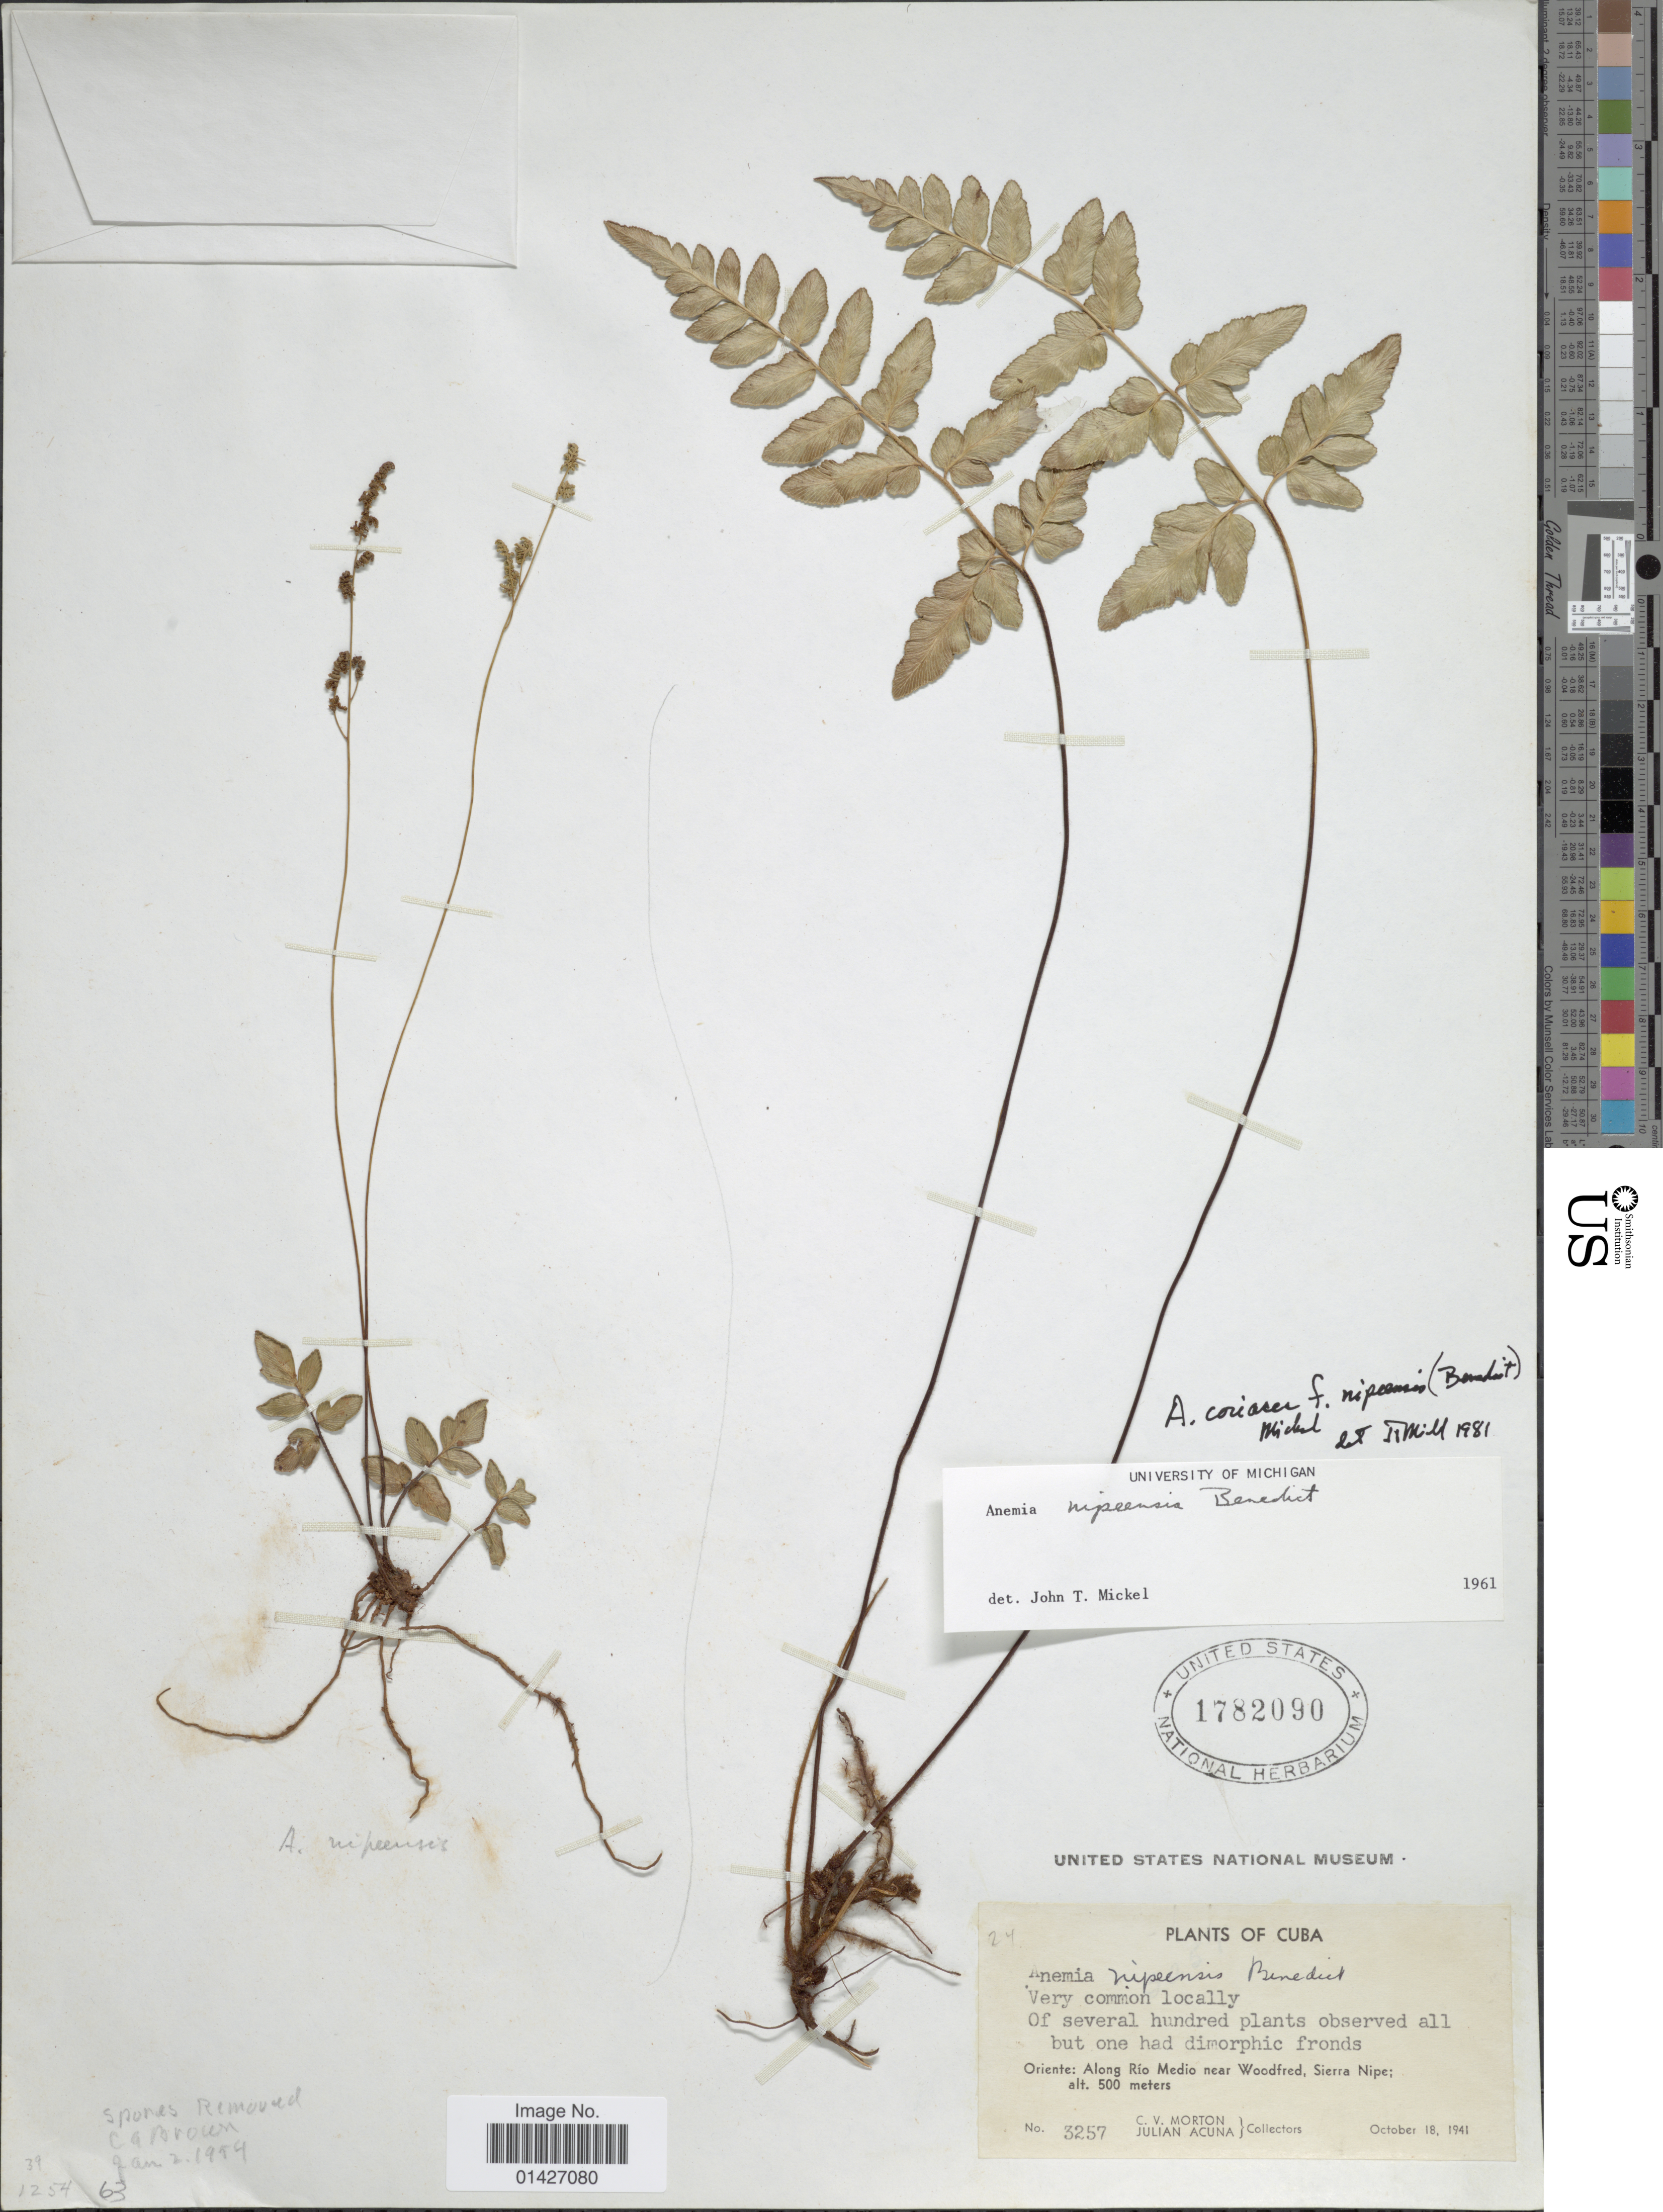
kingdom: Plantae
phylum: Tracheophyta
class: Polypodiopsida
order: Schizaeales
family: Anemiaceae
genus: Anemia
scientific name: Anemia coriacea f. nipeensis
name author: (Benedict) Mickel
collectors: C. V. Morton & J. B. Acuña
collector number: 3257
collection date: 1941-10-18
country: Cuba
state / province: Oriente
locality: Oriente: Along Río Medio near Woodfred, Sierra Nipe.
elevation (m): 500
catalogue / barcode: US 1782090